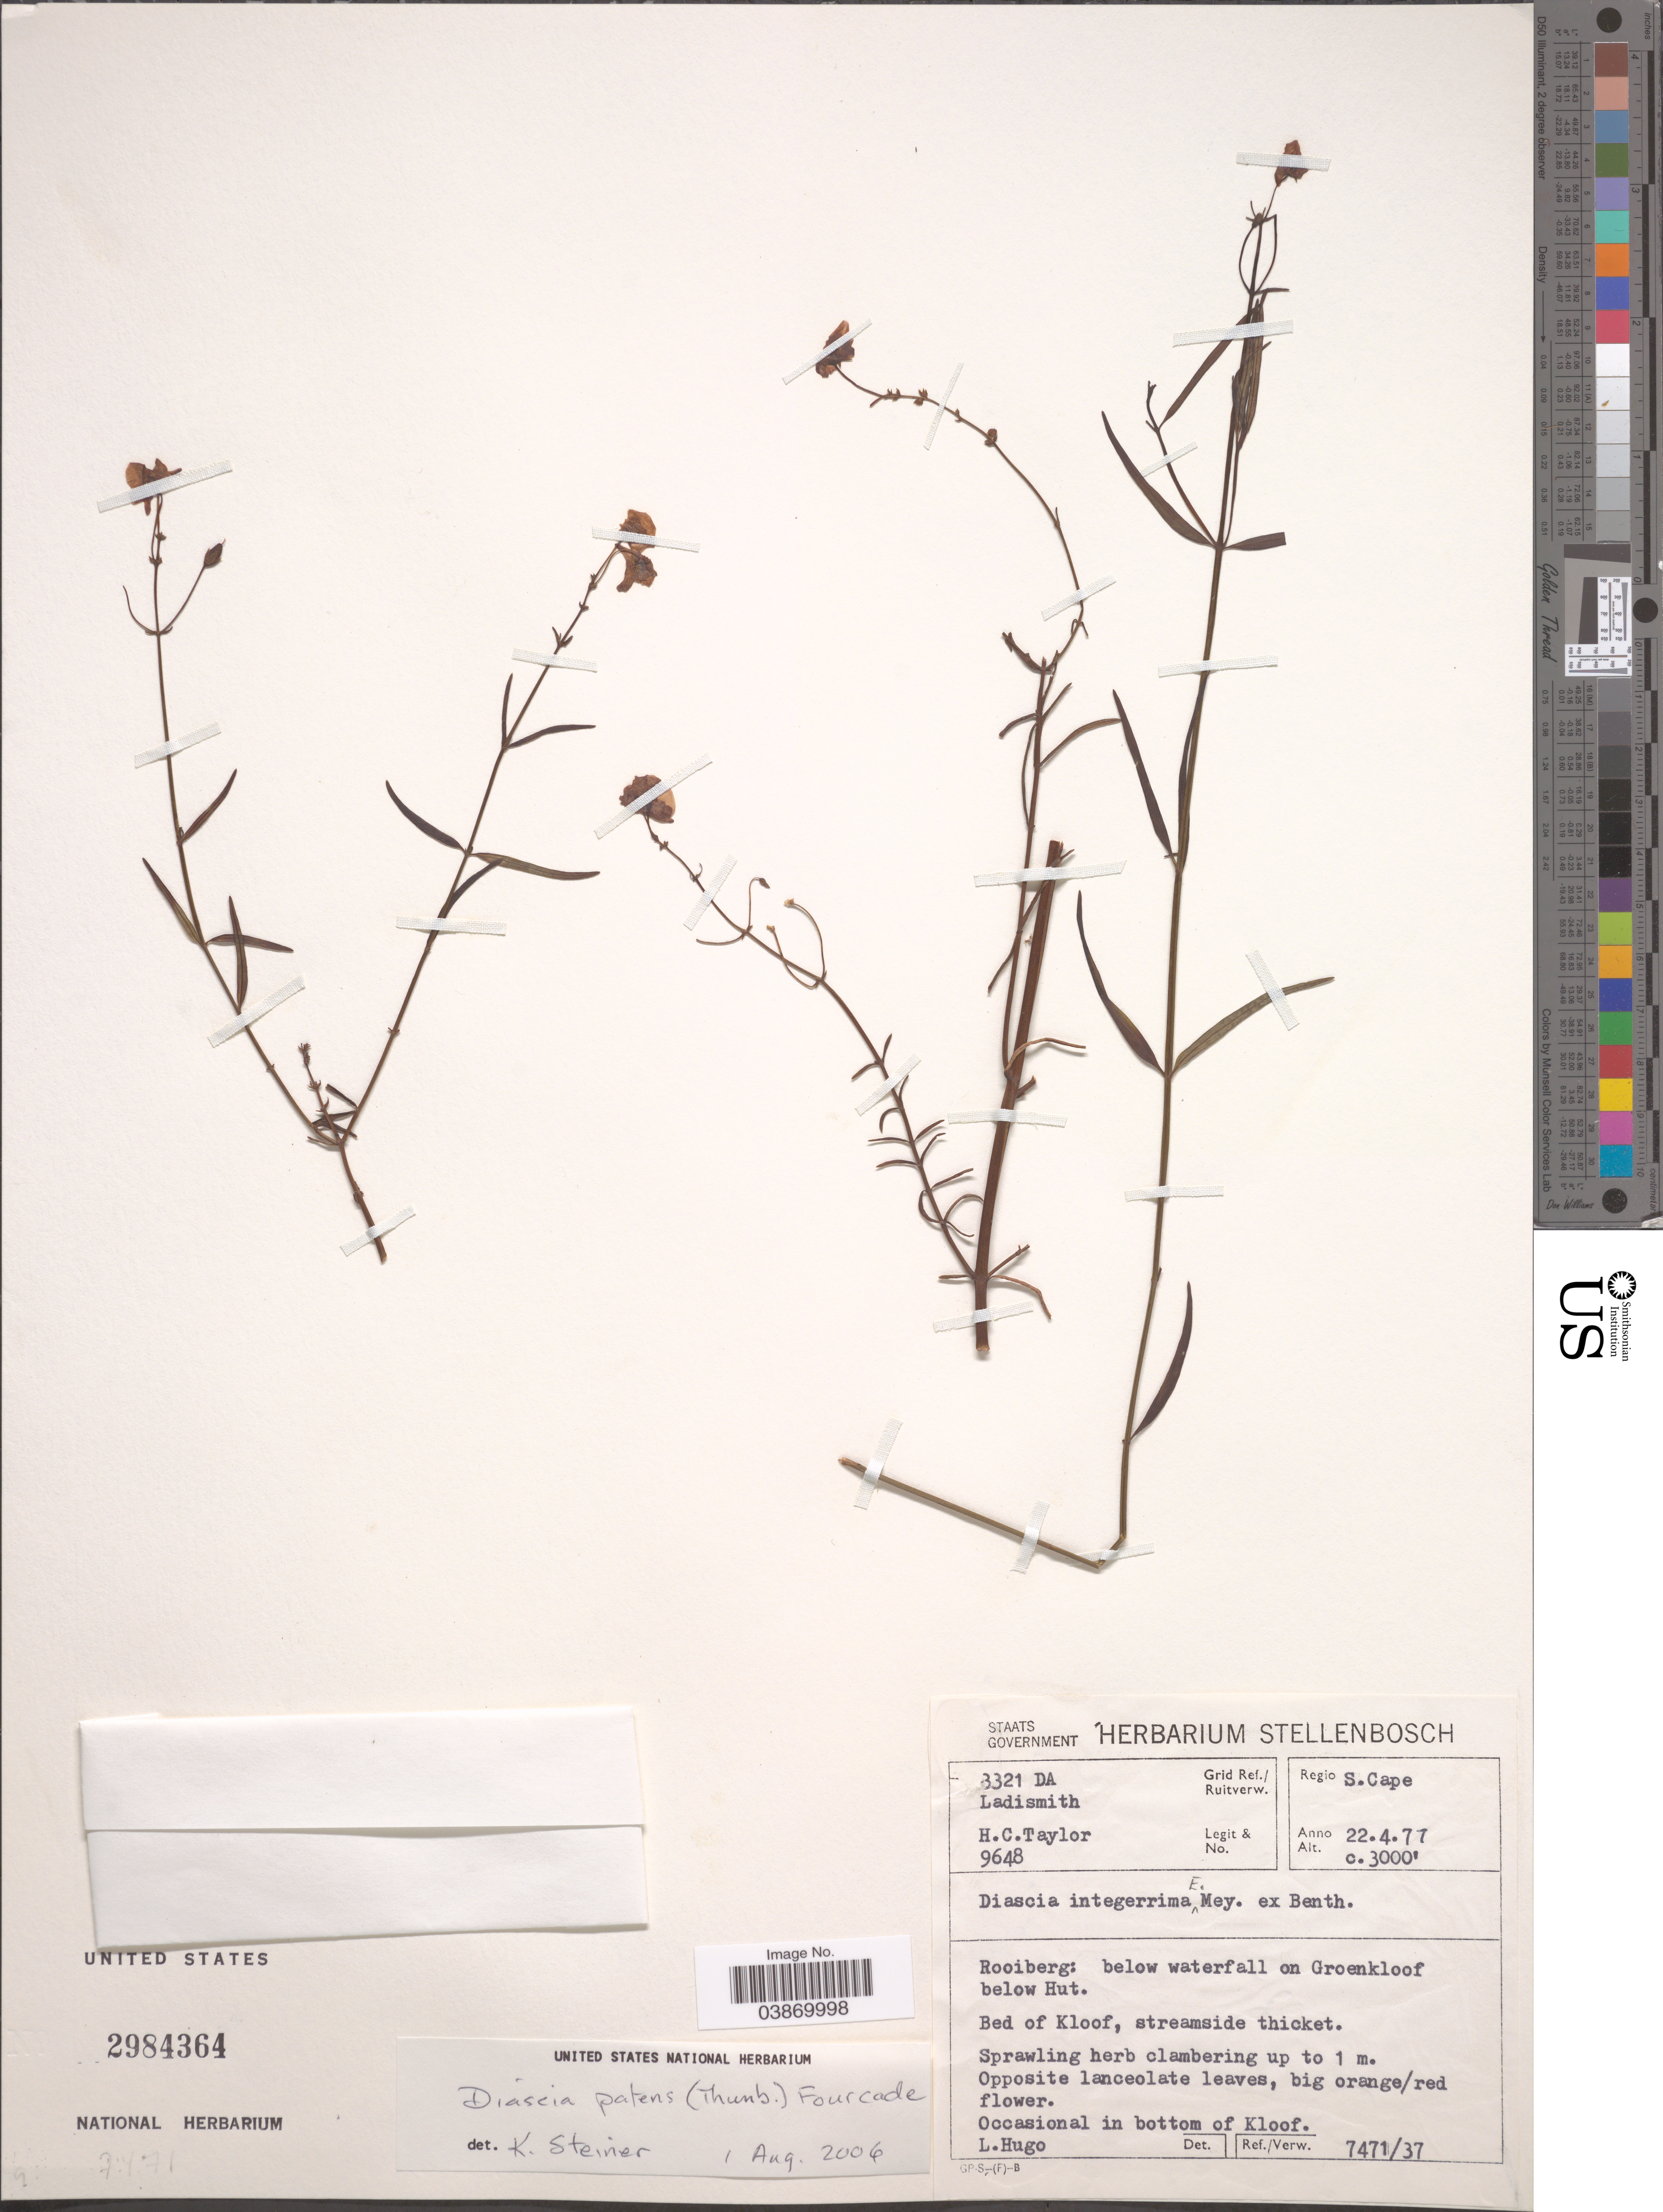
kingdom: Plantae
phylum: Tracheophyta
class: Magnoliopsida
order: Lamiales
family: Scrophulariaceae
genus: Diascia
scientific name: Diascia patens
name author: (Thunb.) Grant ex Fourc.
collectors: H. Taylor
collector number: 9648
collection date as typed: Transcribed d/m/y: 22/4/77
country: South Africa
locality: Grid Ref./ Ruitverw. 3321 DA. Ladismith. Regio S. Cape. Rooiberg: below waterfall on Groenkloof below Hut.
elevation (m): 914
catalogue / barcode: US 2984364